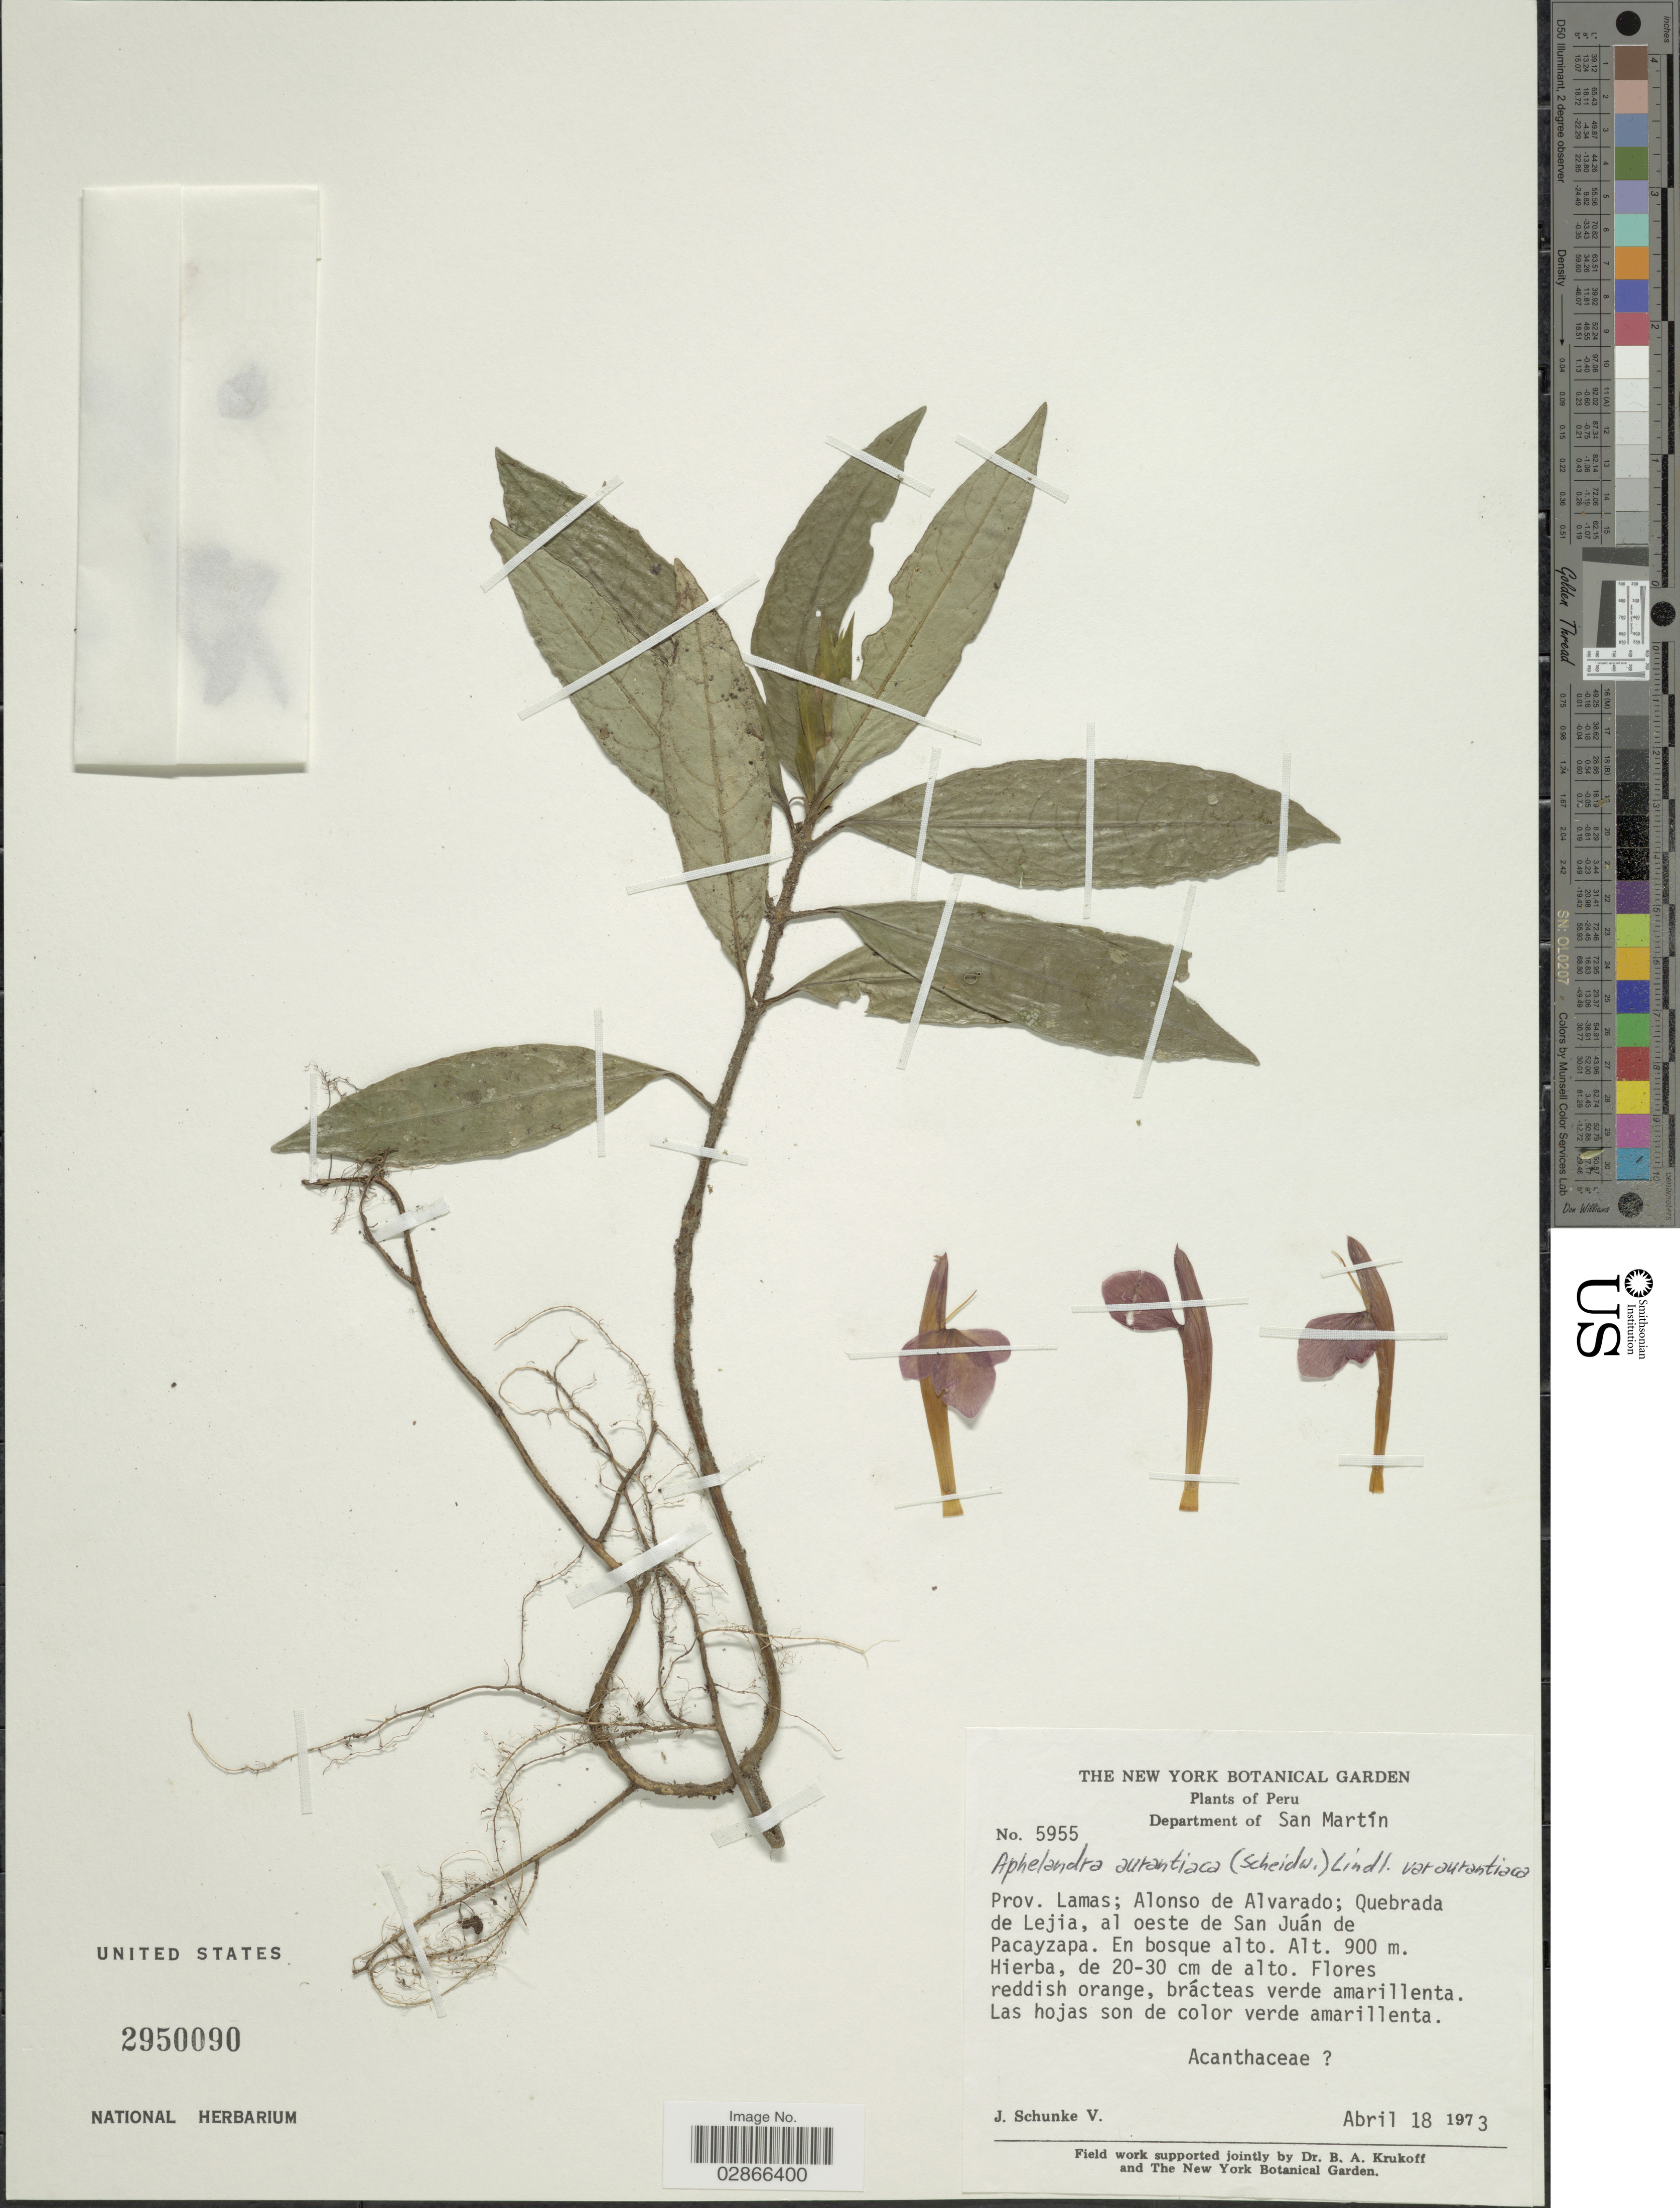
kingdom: Plantae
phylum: Tracheophyta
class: Magnoliopsida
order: Lamiales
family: Acanthaceae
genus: Aphelandra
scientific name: Aphelandra aurantiaca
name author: (Scheidw.) Lindl.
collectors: J. Schunke Vigo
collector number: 5955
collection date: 1973-04-18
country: Peru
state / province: San Martín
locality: Department of San Martín. Prov. Lamas; Alonso de Alvarado; Quebrada de Lejia, al oeste de San Juán de Pacayzapa.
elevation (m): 900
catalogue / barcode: US 2950090